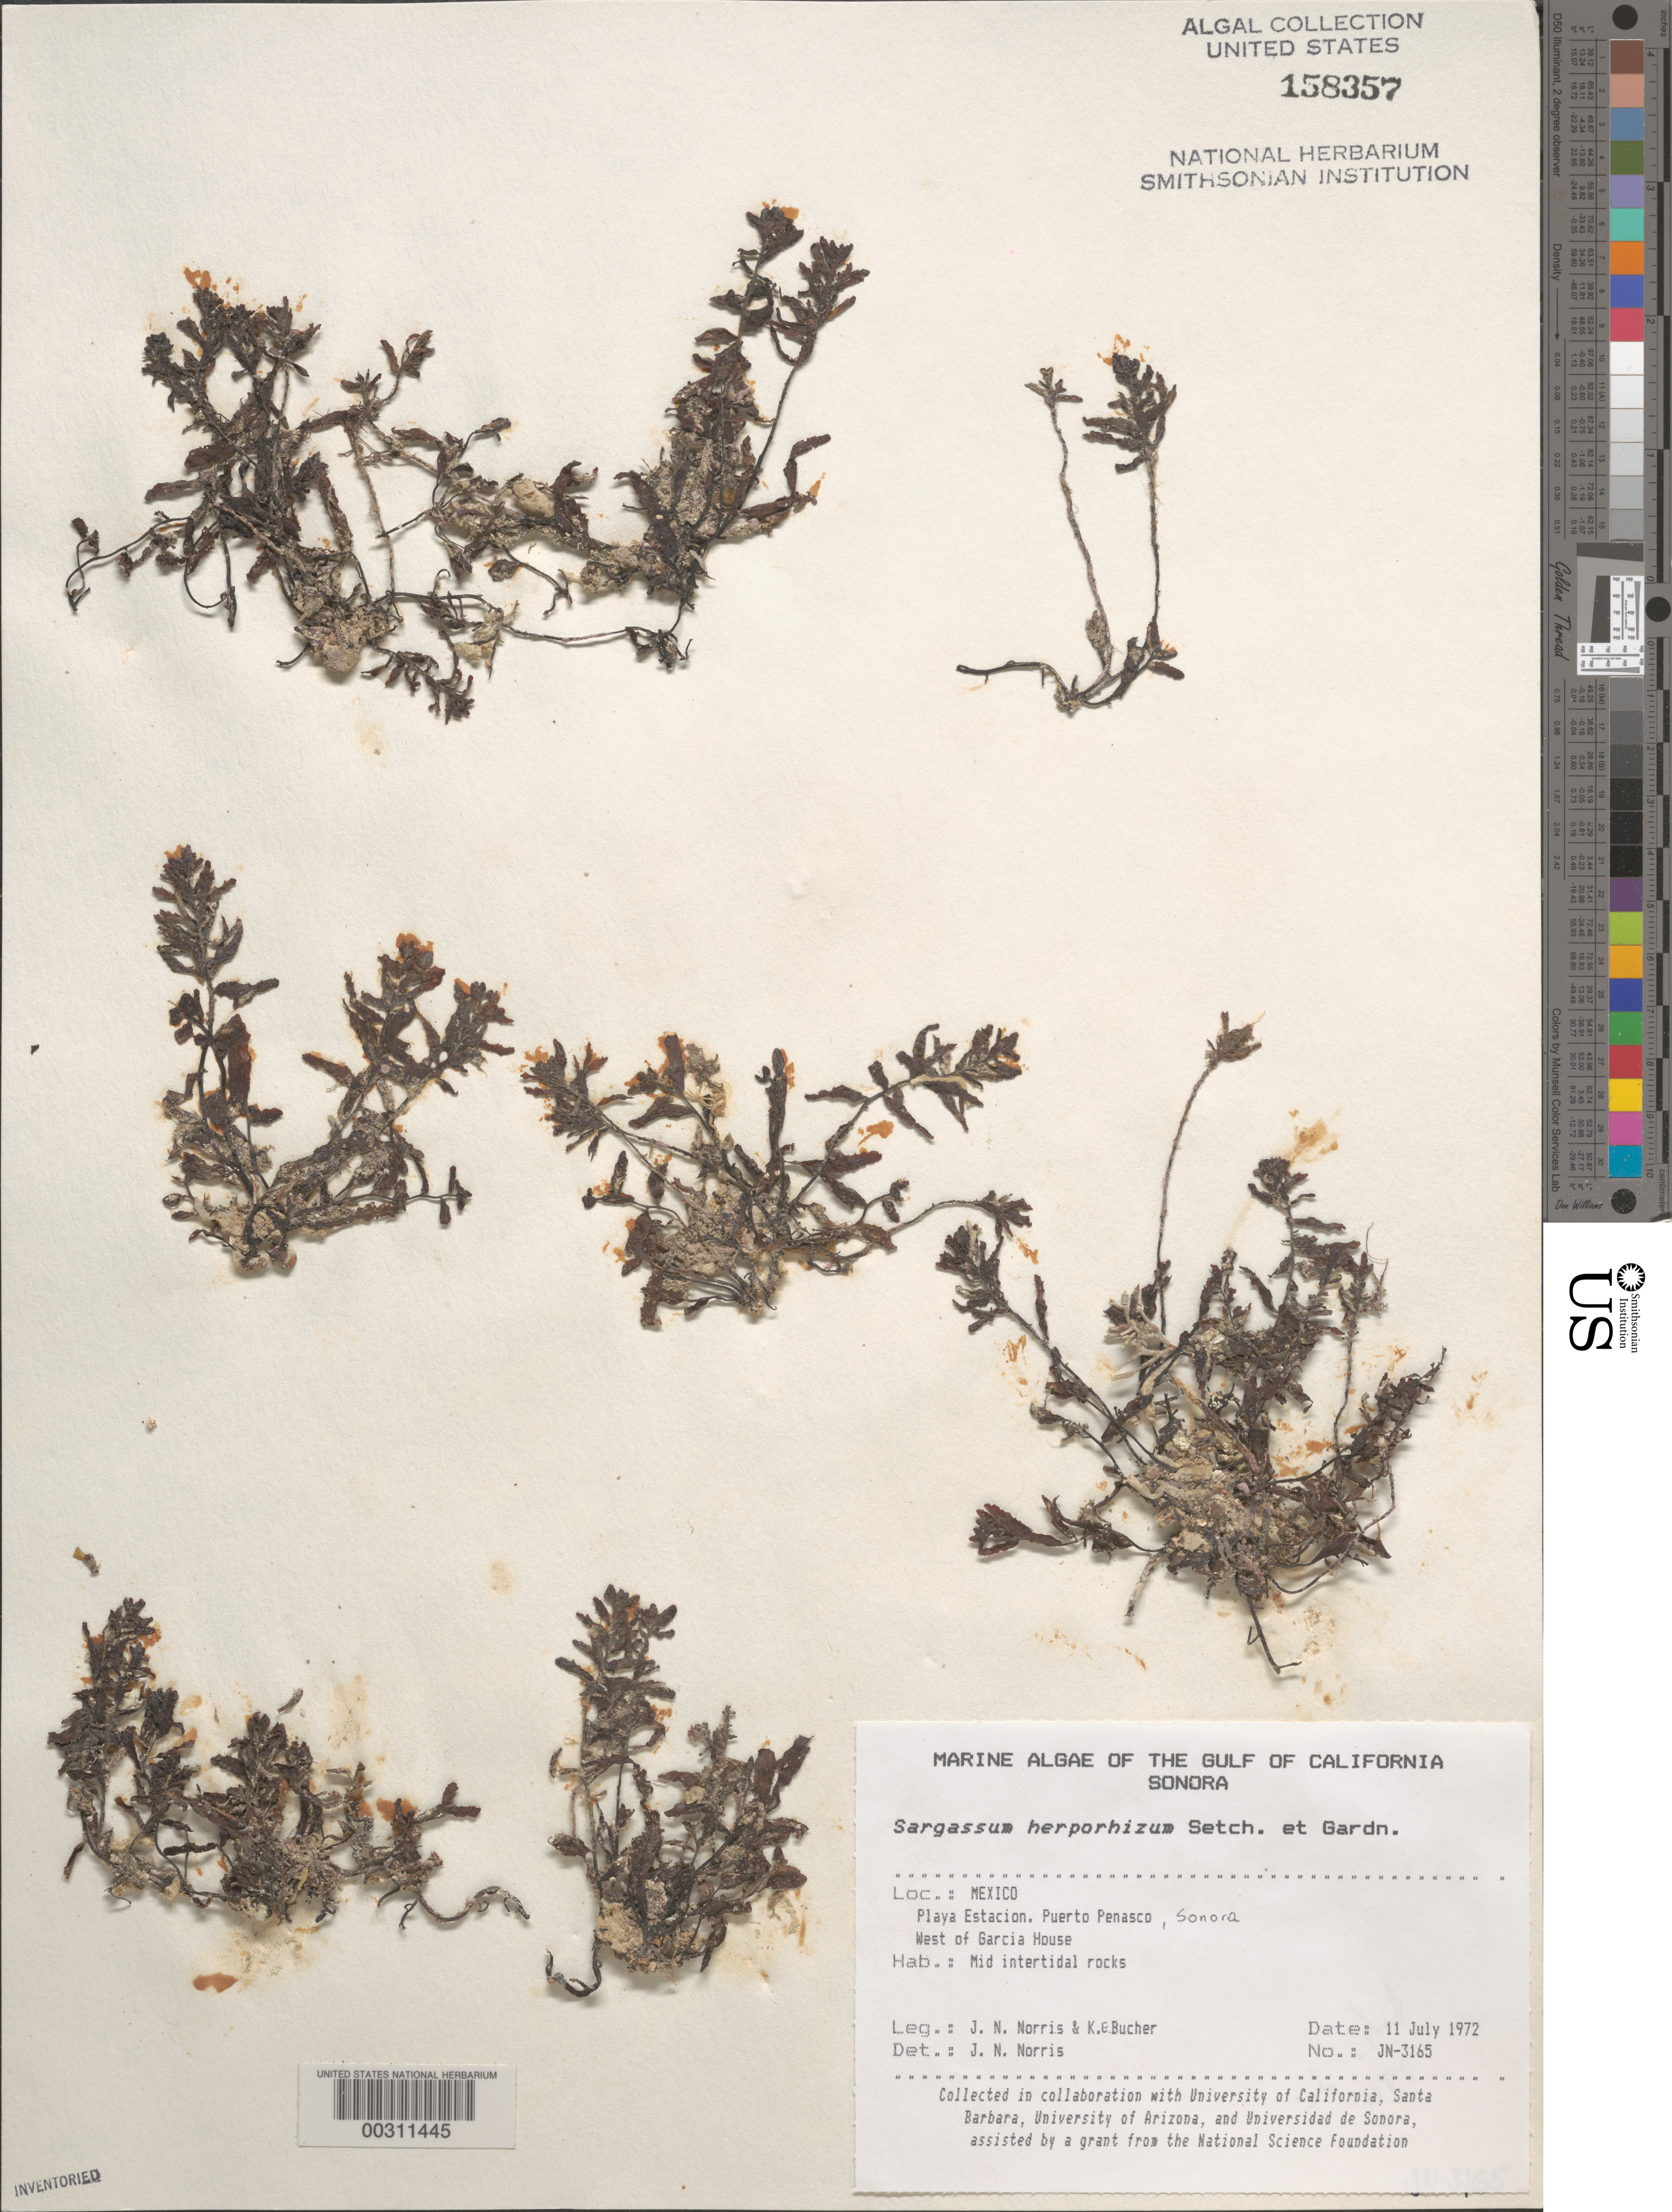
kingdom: Chromista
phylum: Ochrophyta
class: Phaeophyceae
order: Fucales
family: Sargassaceae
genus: Sargassum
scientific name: Sargassum herporhizum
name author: Setch. & N.L. Gardner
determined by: Norris, James N.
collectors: J. N. Norris & K. E. Bucher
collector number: JN-3165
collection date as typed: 11 Jul 1972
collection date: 1972-07-11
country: Mexico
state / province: Sonora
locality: Playa Estacion, Puerto Penasco, west of Garcia House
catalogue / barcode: US 158357